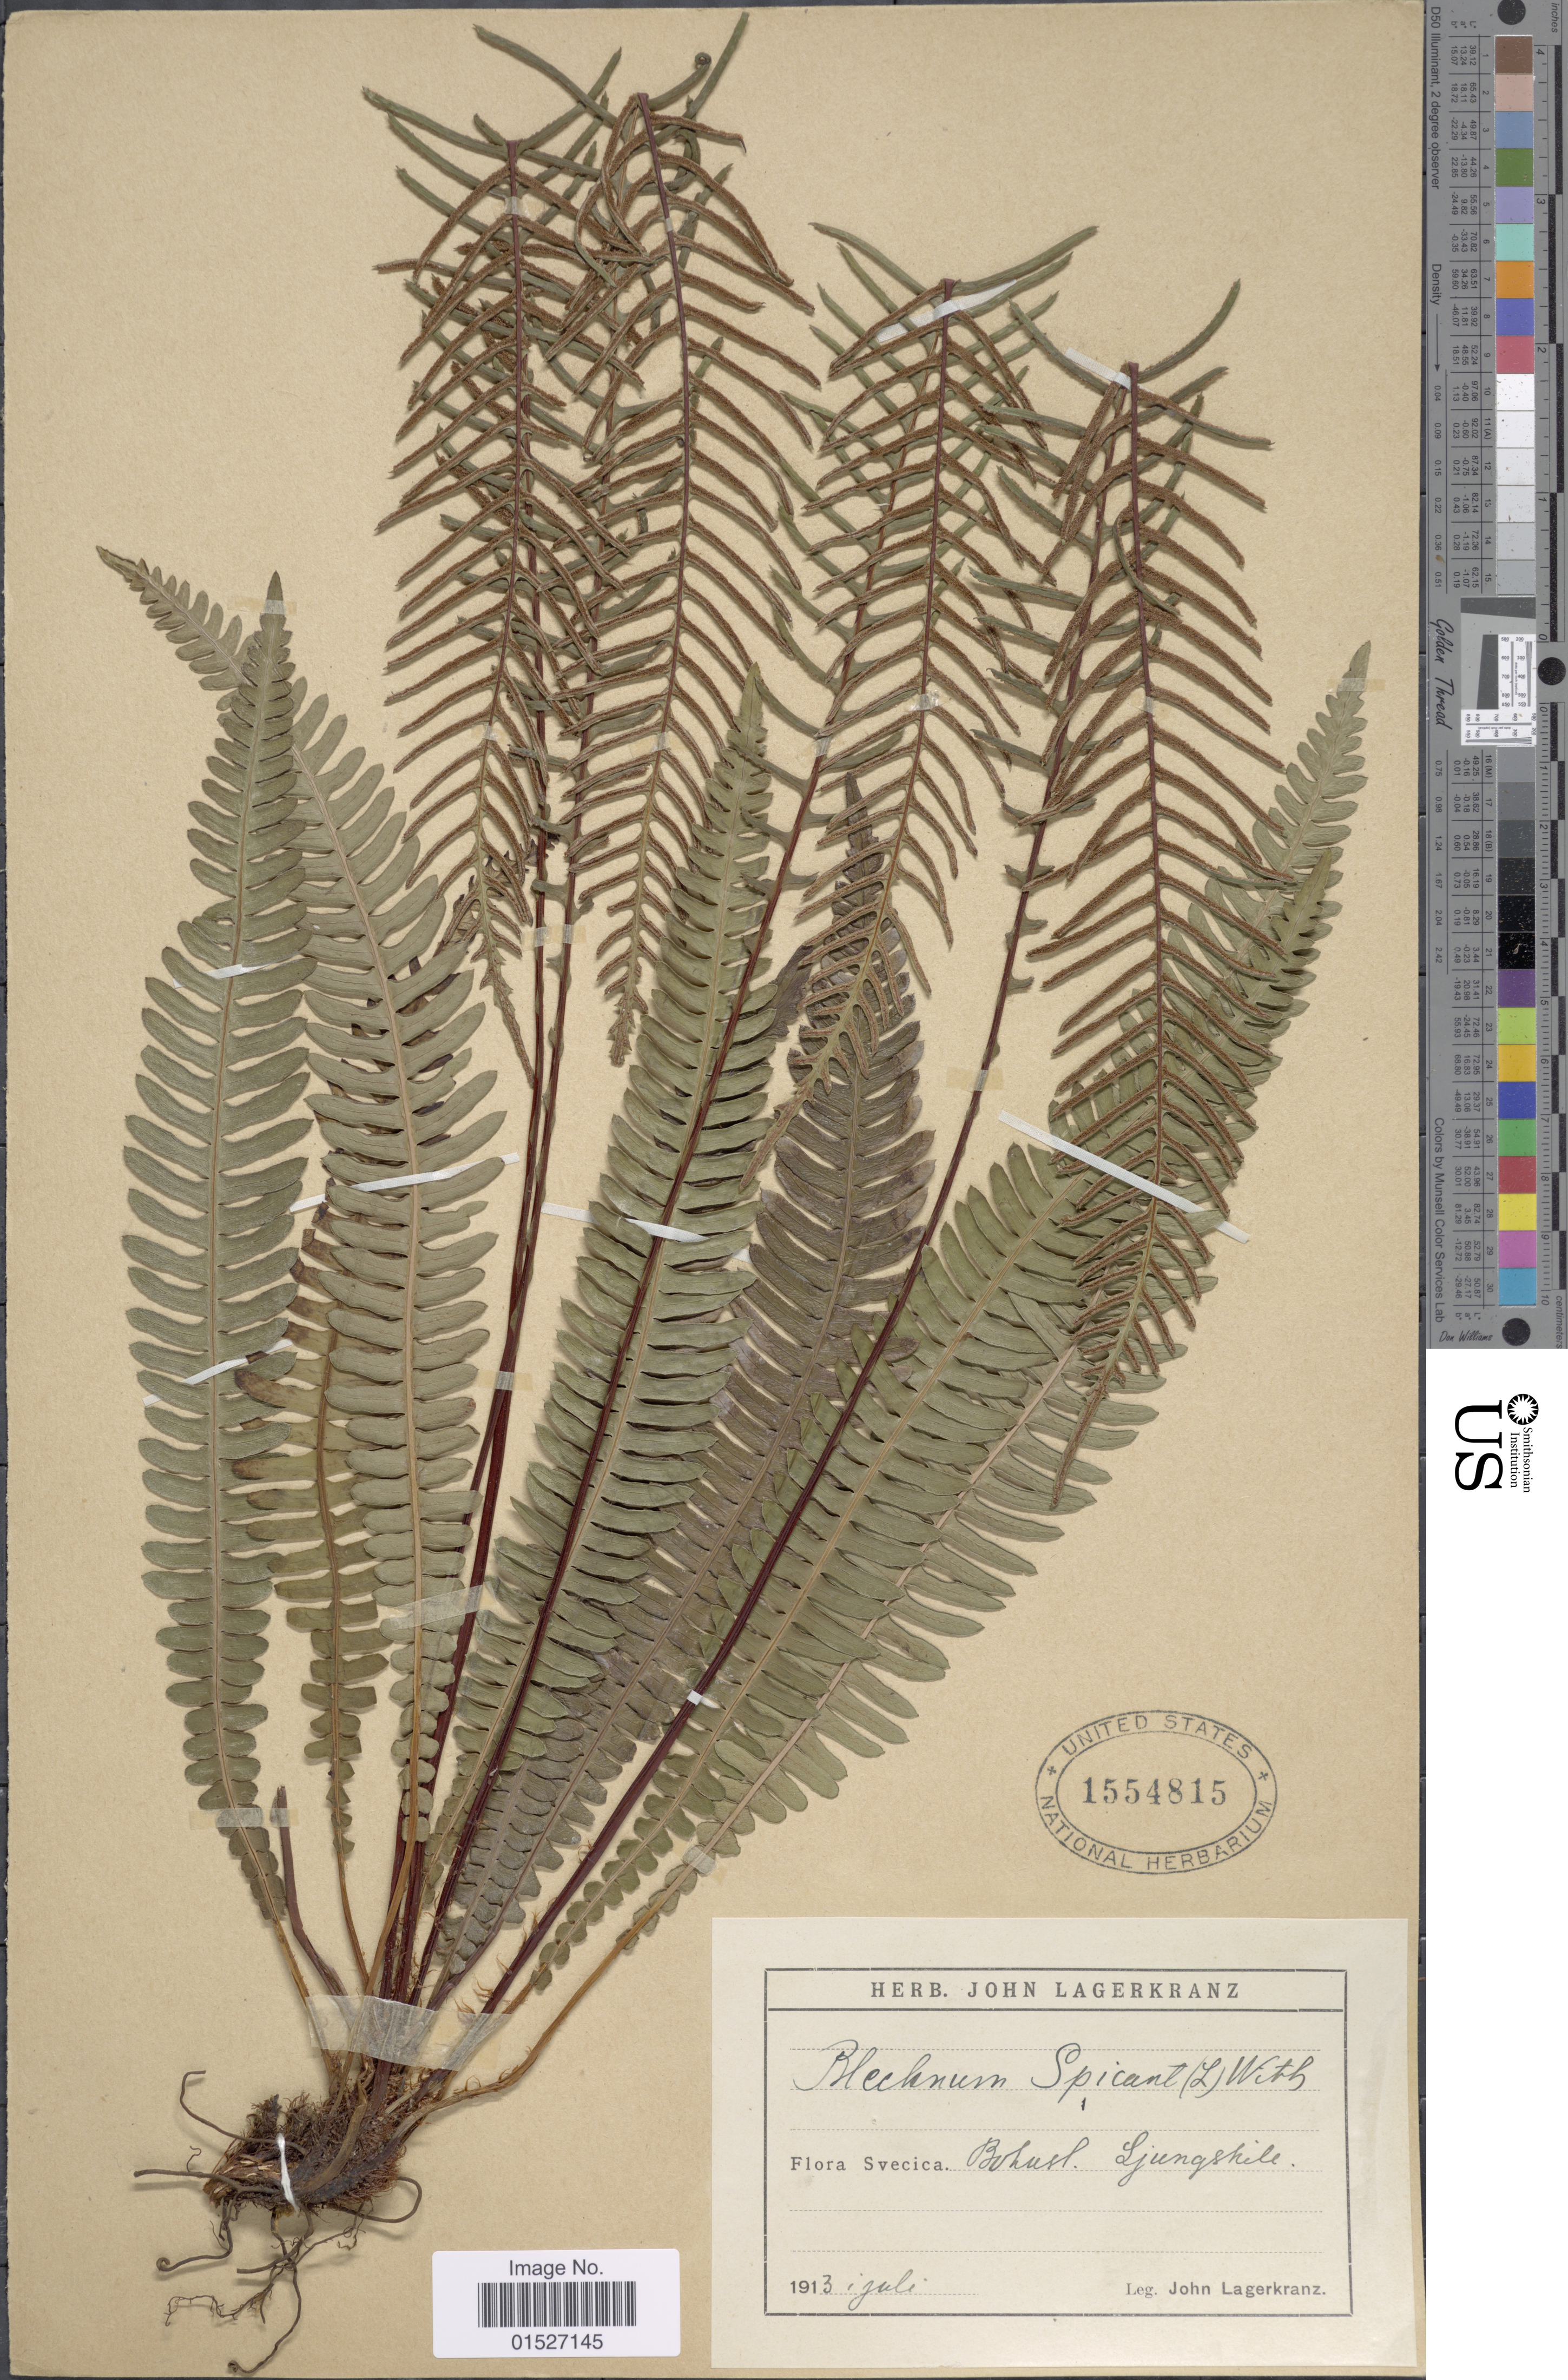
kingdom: Plantae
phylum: Tracheophyta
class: Polypodiopsida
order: Polypodiales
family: Blechnaceae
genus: Blechnum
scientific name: Blechnum spicant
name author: (L.) Sm.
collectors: J. Lagerkranz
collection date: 1913-07-01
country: Sweden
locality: Svecica. Bohusl. Ljungskile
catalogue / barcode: US 1554815